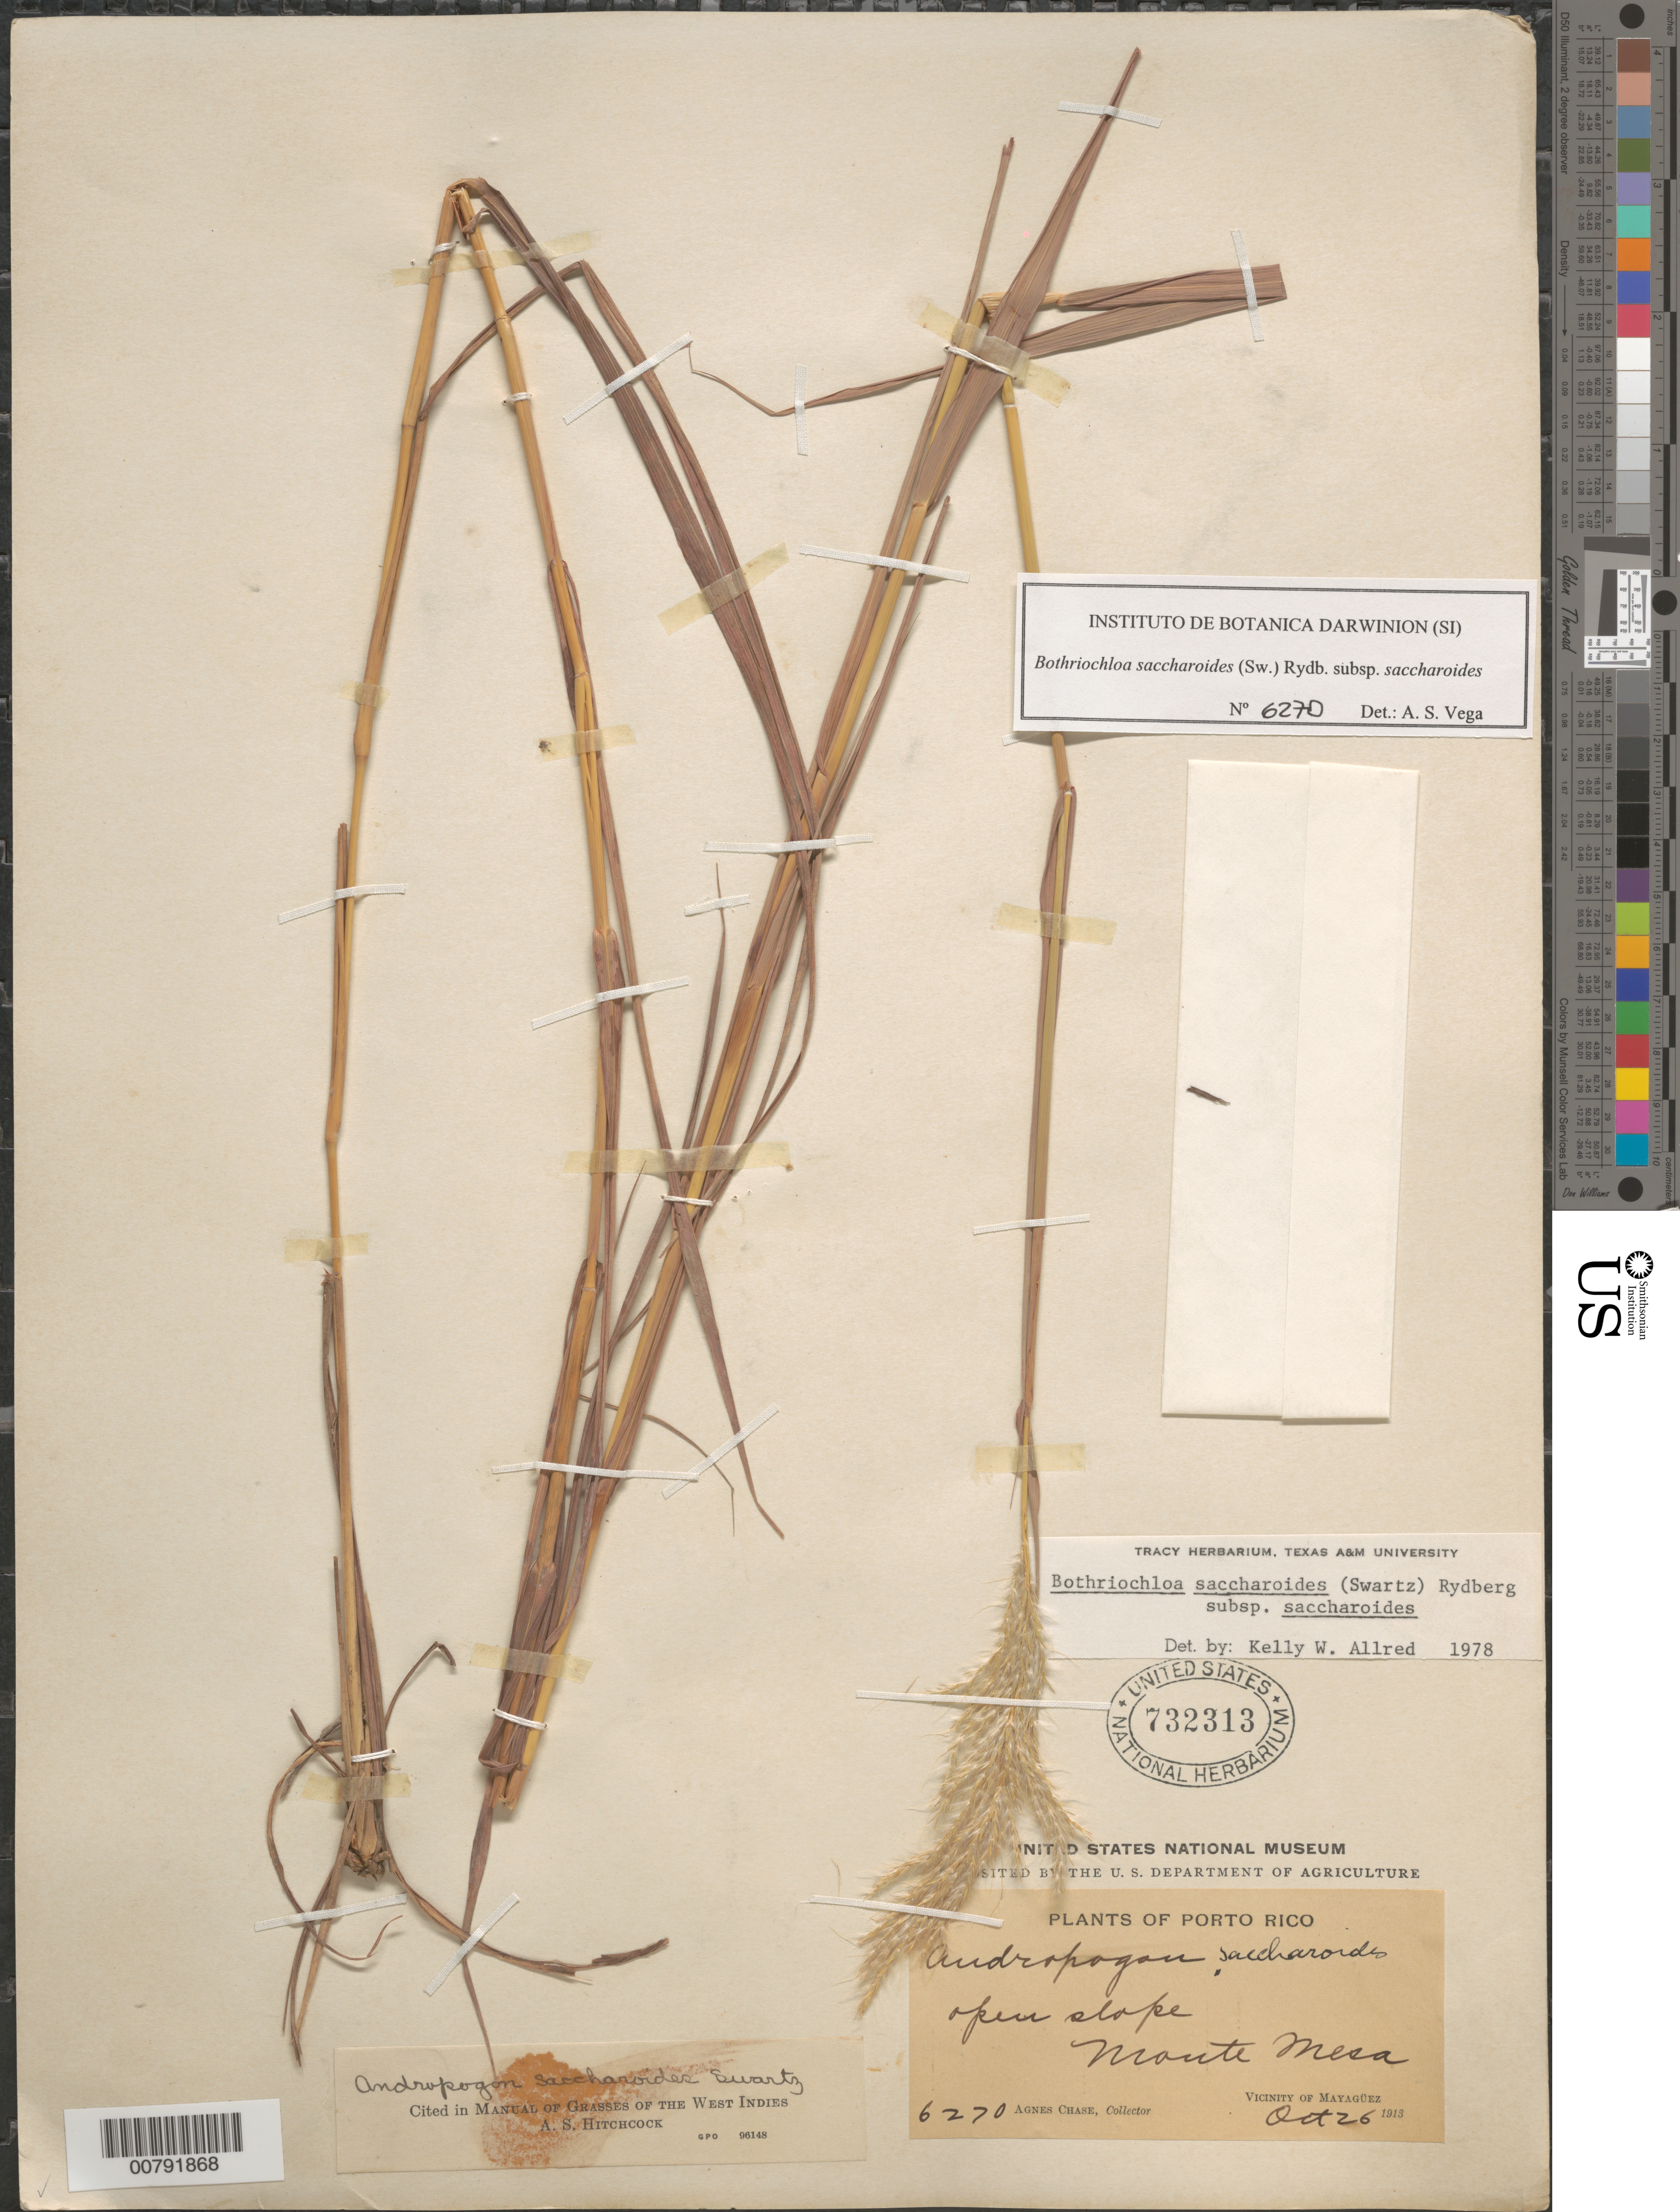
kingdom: Plantae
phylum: Tracheophyta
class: Liliopsida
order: Poales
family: Poaceae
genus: Bothriochloa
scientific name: Bothriochloa saccharoides subsp. saccharoides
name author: (Sw.) Rydb.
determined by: Vega, A. S.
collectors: A. Chase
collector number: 6270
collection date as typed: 26 Oct 1913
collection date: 1913-10-26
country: Puerto Rico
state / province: Mayagüez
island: Puerto Rico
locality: Mayaguez vicinity, Monte Mesa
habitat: Open slope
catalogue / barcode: US 732313